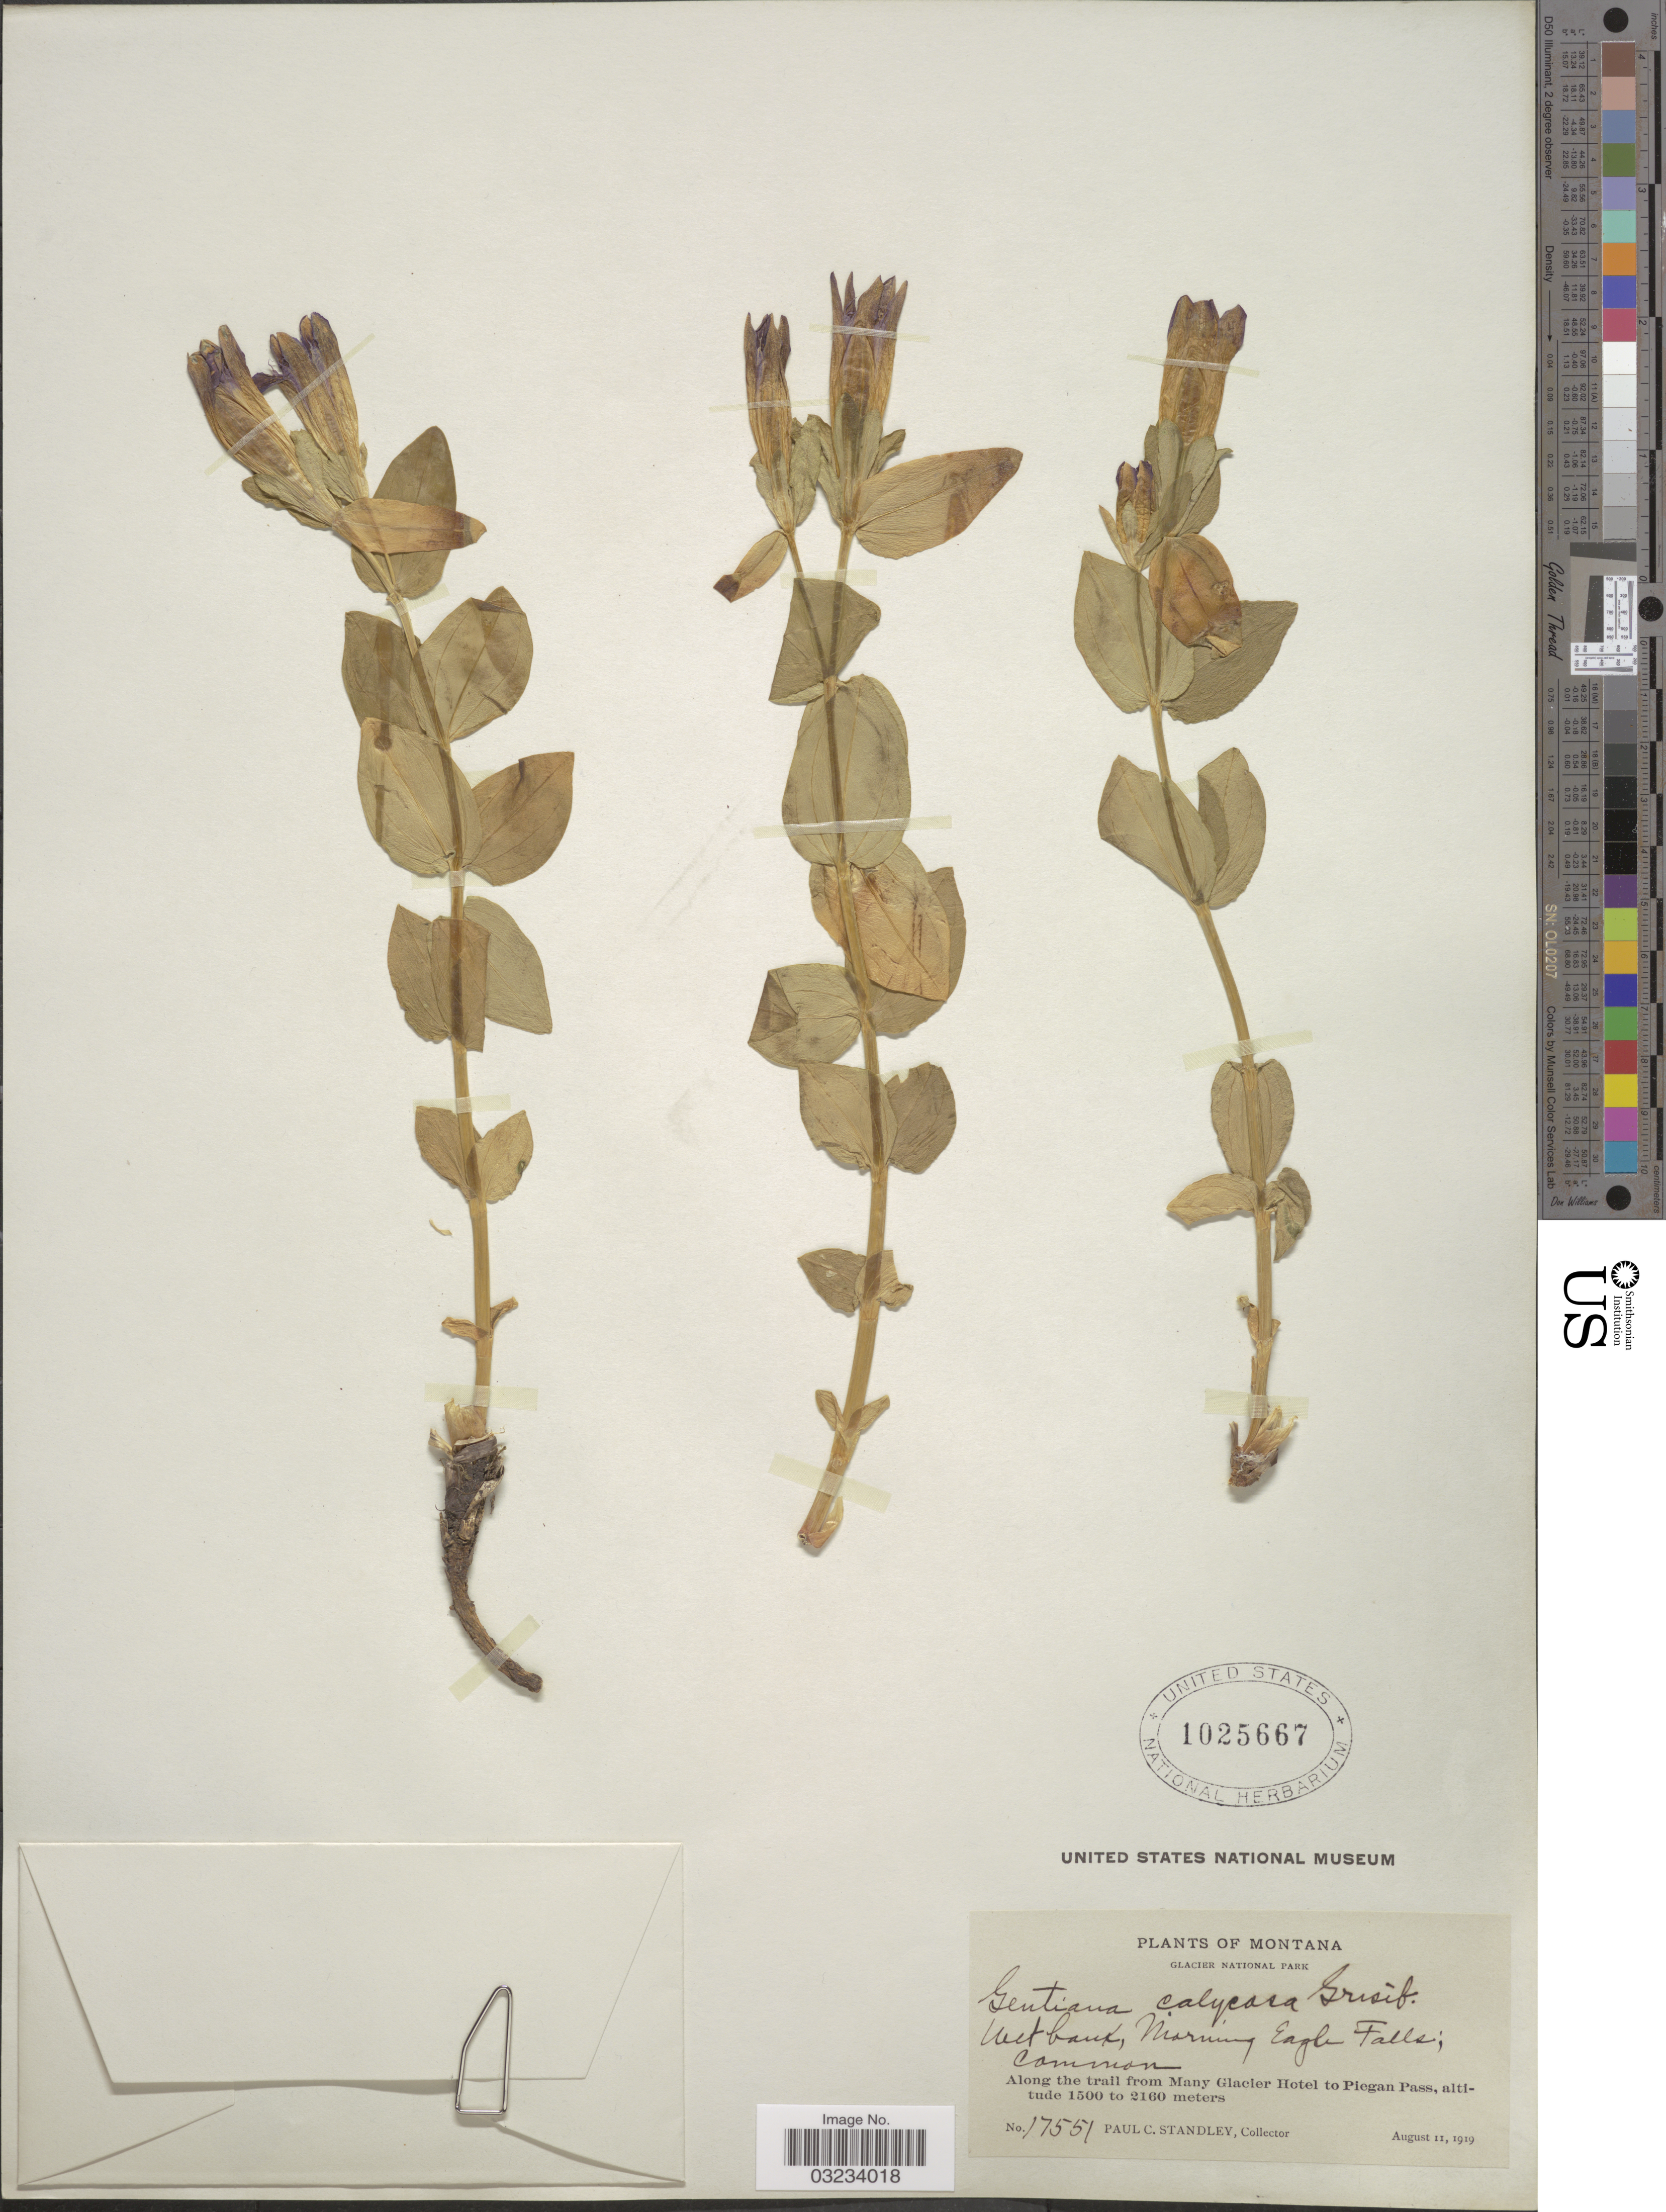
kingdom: Plantae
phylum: Tracheophyta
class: Magnoliopsida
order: Gentianales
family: Gentianaceae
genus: Gentiana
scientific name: Gentiana calycosa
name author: Griseb.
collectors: P. C. Standley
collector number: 17551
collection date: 1919-08-11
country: United States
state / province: Montana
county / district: Glacier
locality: Glacier National Park, Morning Eagle Falls, Along the trail from Many Glacier Hotel to Piegan Pass.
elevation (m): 1500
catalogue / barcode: US 1025667